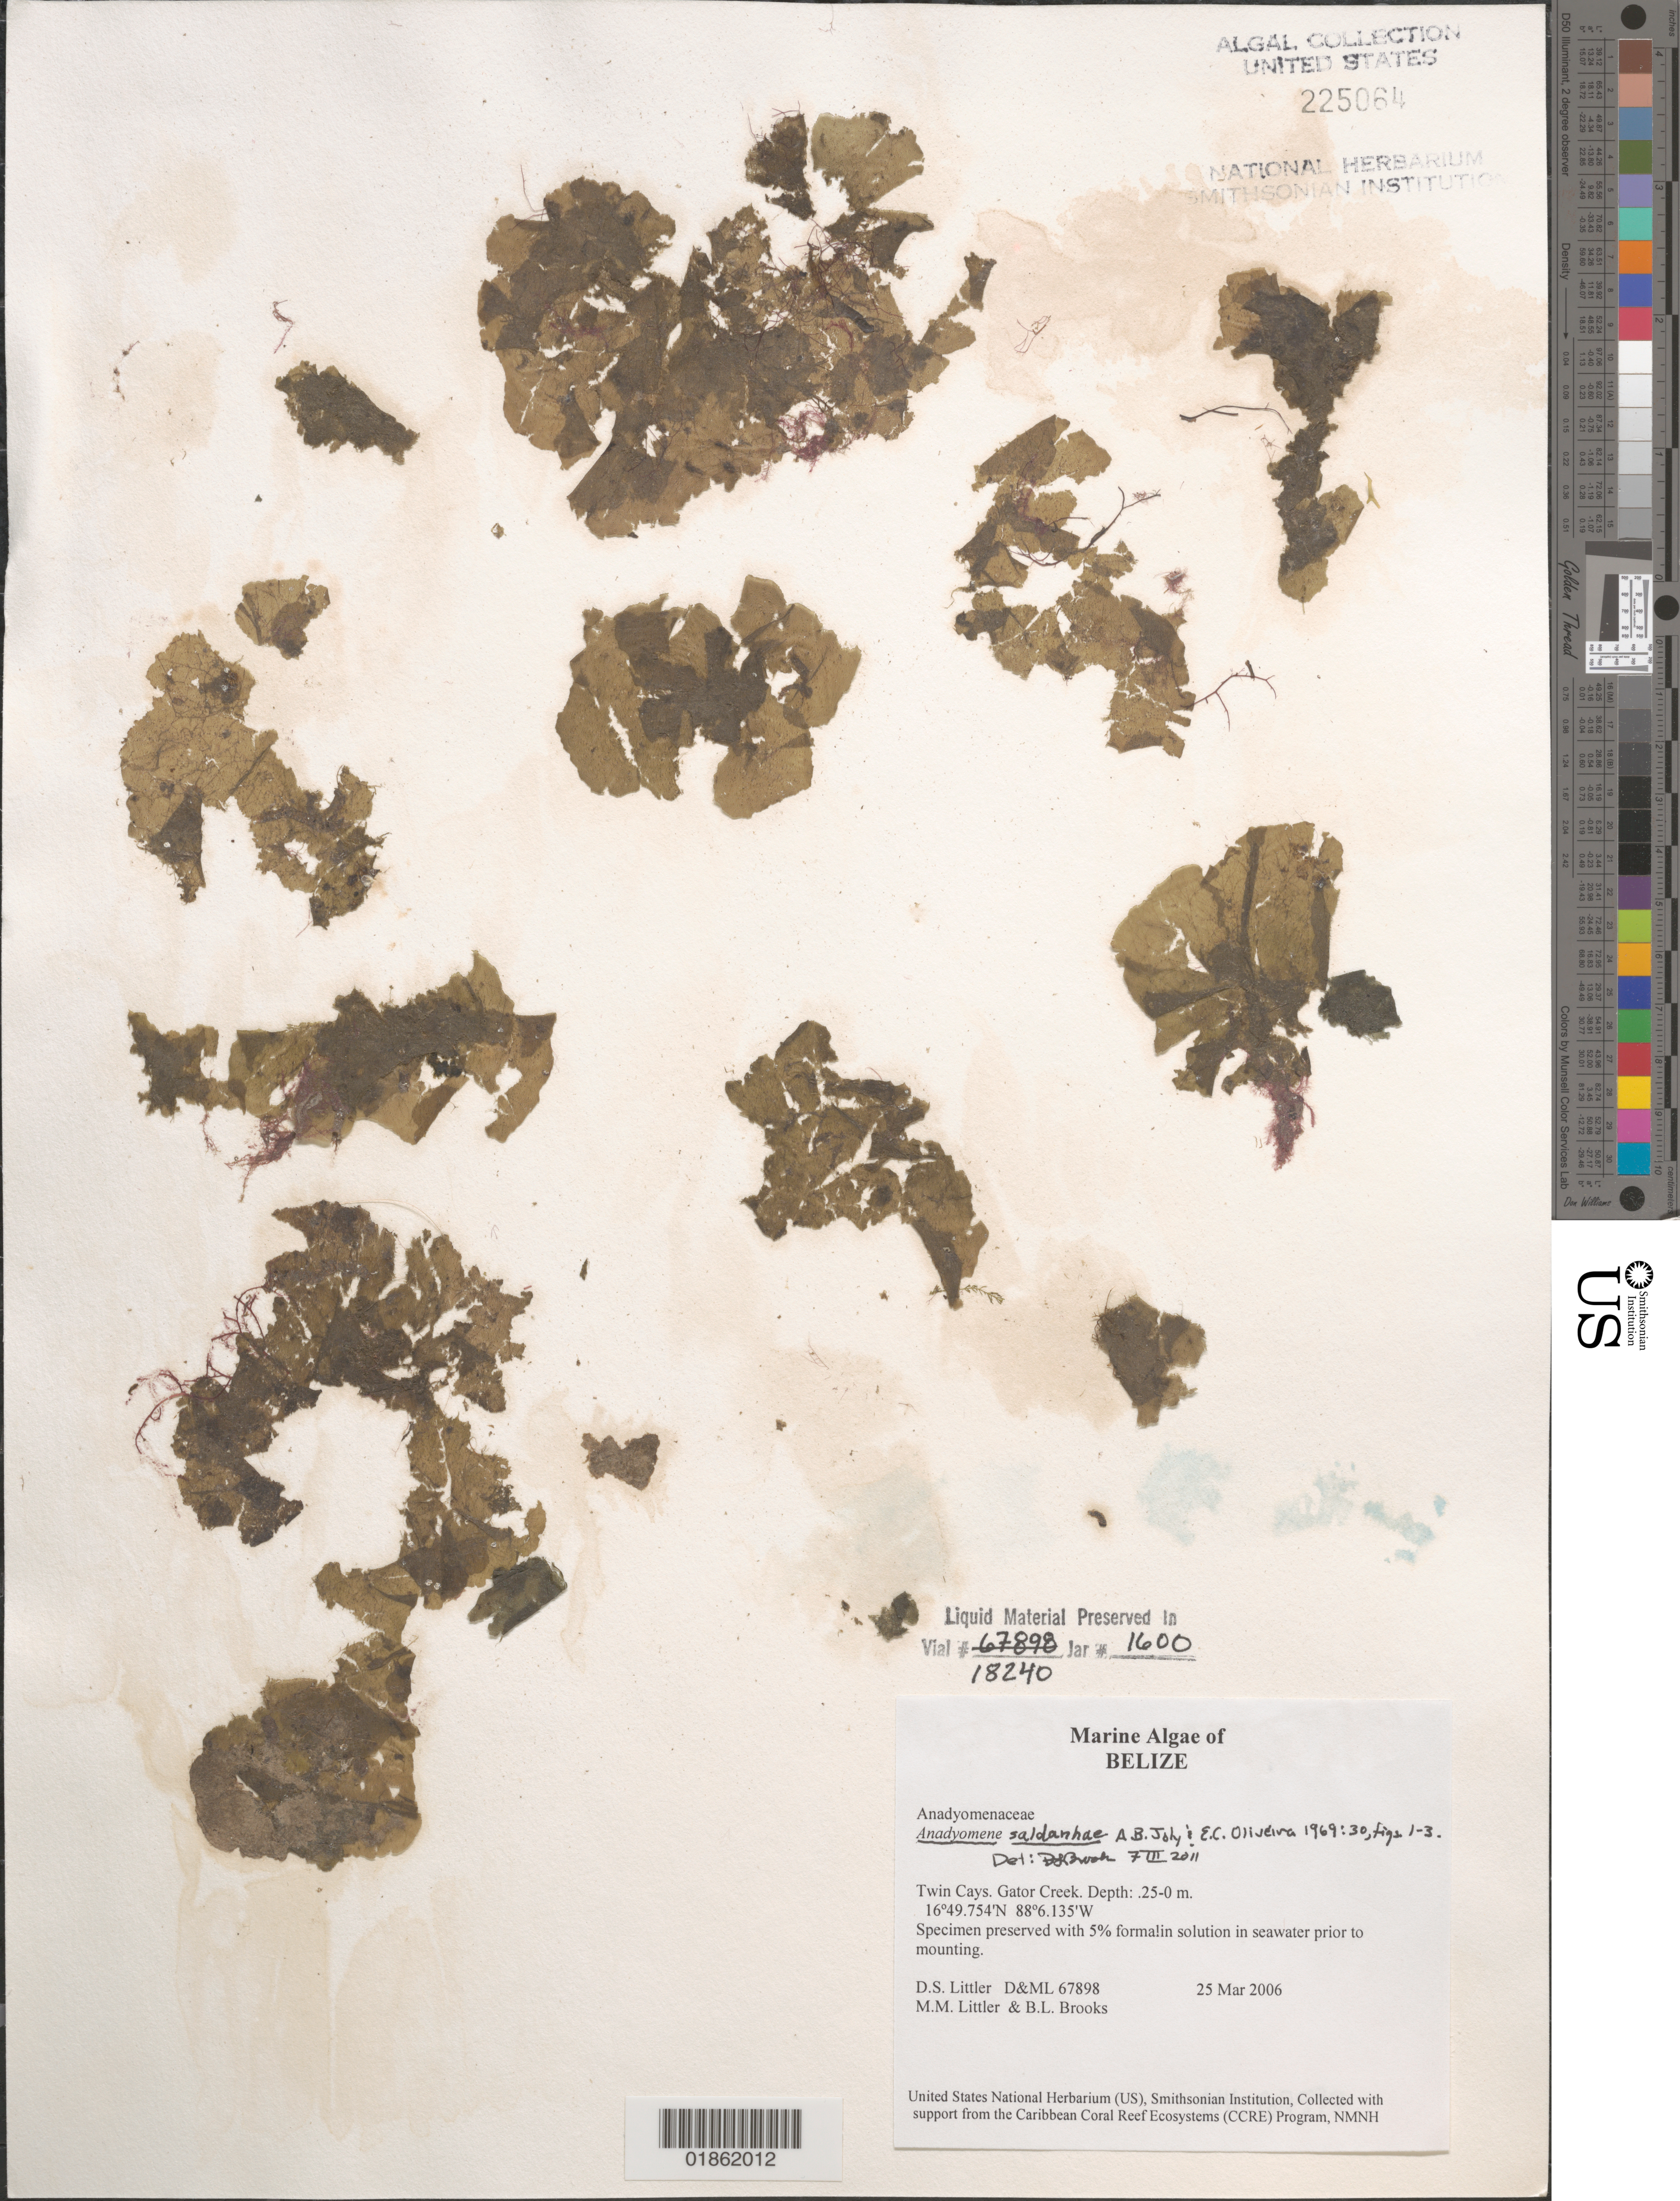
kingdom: Plantae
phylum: Chlorophyta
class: Ulvophyceae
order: Cladophorales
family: Anadyomenaceae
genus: Anadyomene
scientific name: Anadyomene sp.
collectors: D. S. Littler & M. M. Littler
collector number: D&ML 67898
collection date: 2006-03-25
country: Belize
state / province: Stann Creek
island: Twin Cays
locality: Twin Cays. Grouper Gardens.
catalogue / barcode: US 225064